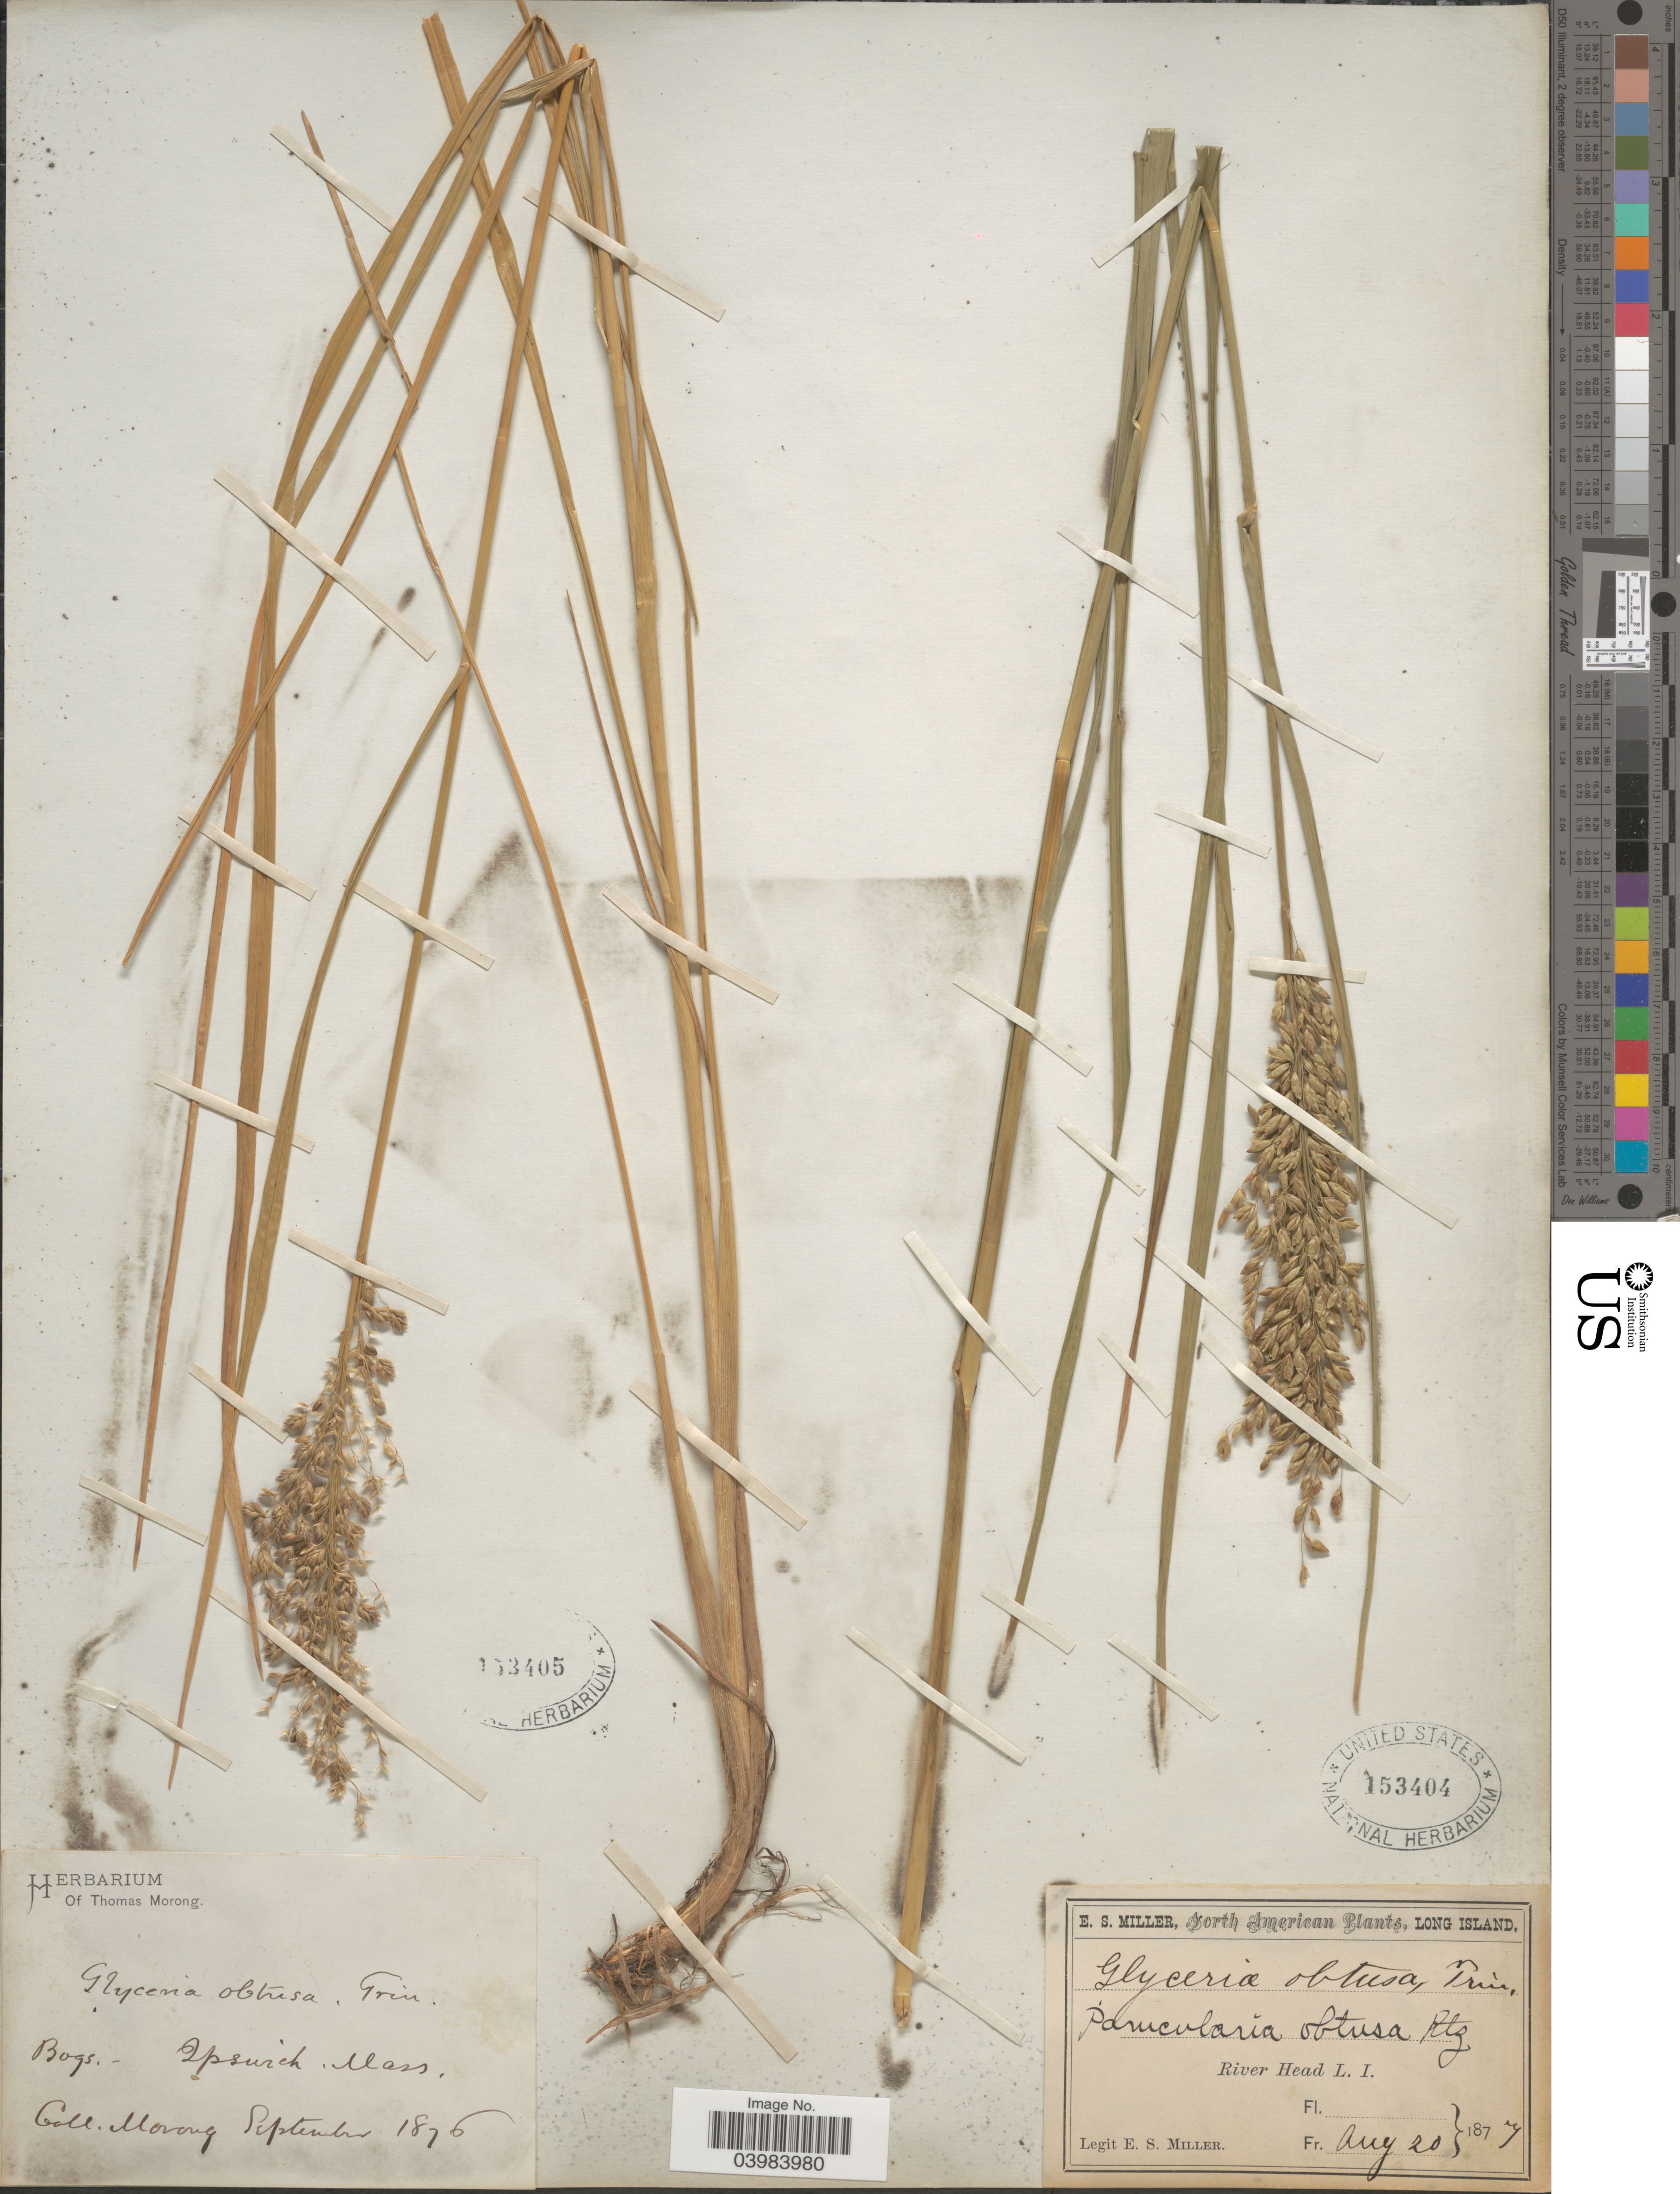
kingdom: Plantae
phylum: Tracheophyta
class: Liliopsida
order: Poales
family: Poaceae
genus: Glyceria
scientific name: Glyceria obtusa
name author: (Muhl.) Trin.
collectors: ex herb. T. Morong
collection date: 1876-09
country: United States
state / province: Massachusetts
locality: Bogs. Ipswich.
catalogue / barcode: US 153404